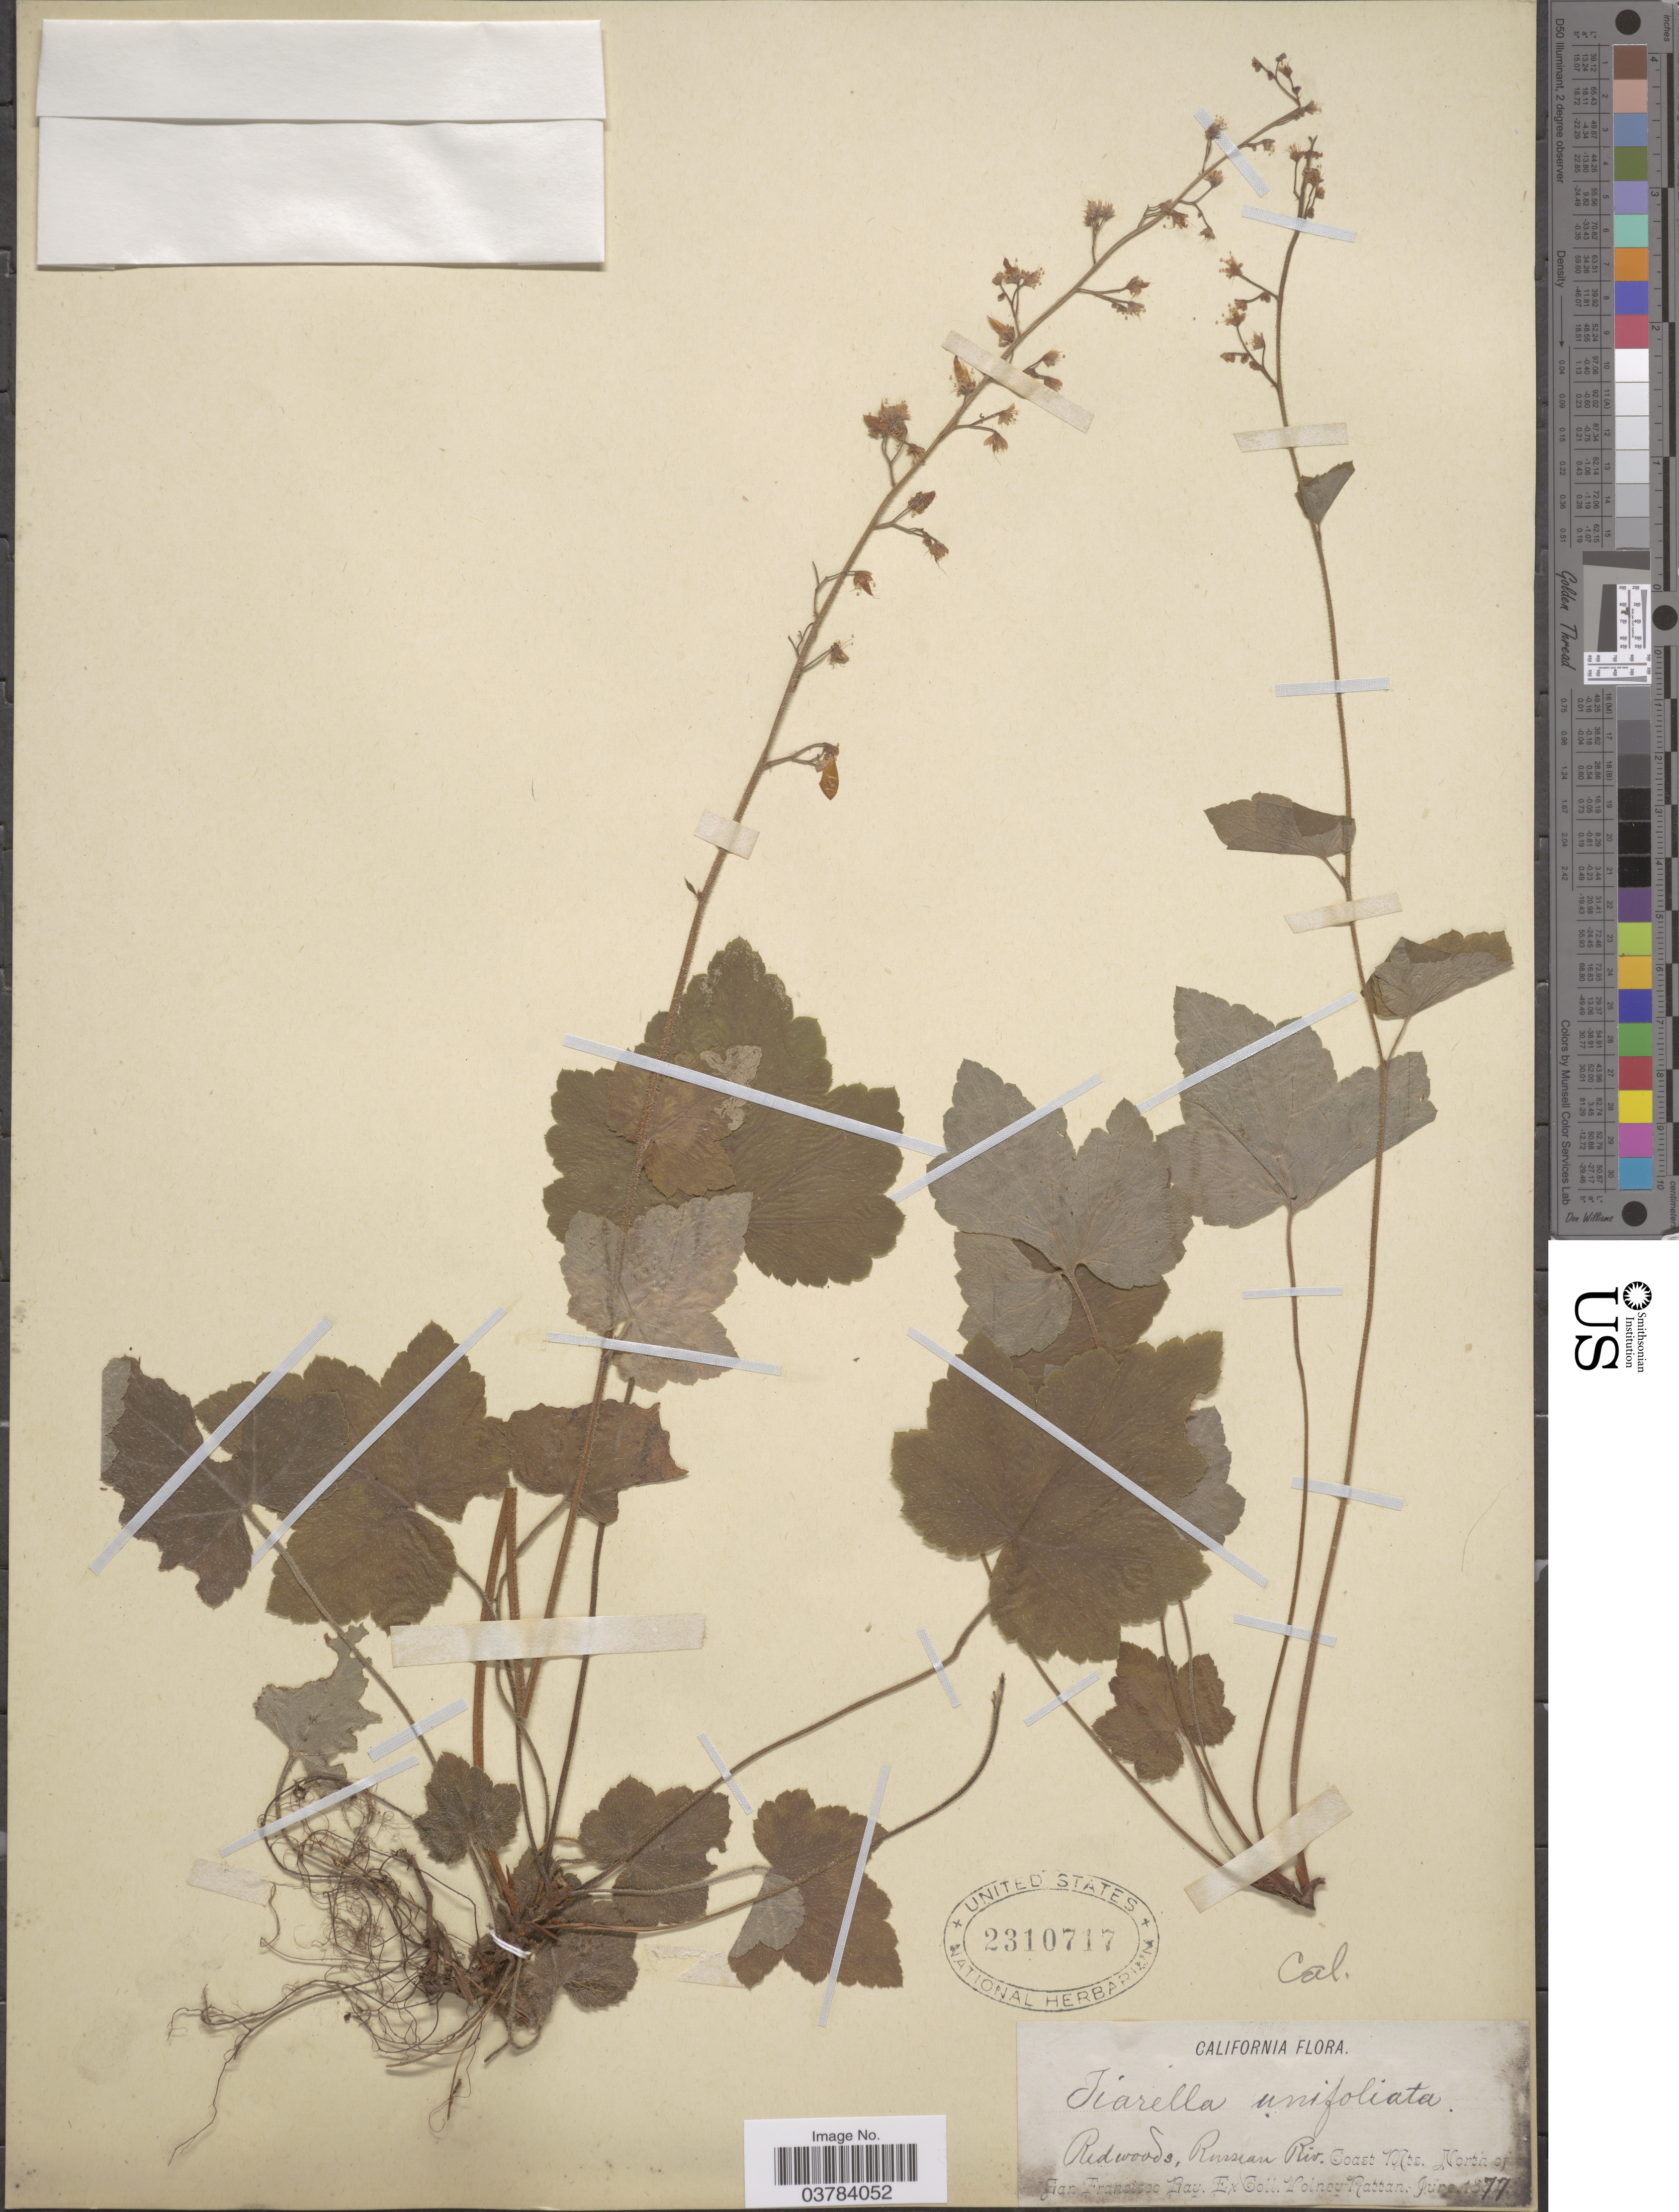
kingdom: Plantae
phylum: Tracheophyta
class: Magnoliopsida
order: Saxifragales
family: Saxifragaceae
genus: Tiarella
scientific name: Tiarella unifoliata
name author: Hook.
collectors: V. Rattan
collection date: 1877-06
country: United States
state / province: California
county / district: San Francisco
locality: Redwoods, Russian Riv. Coast Mts. North of San Francisco Bay.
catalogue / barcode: US 2310717